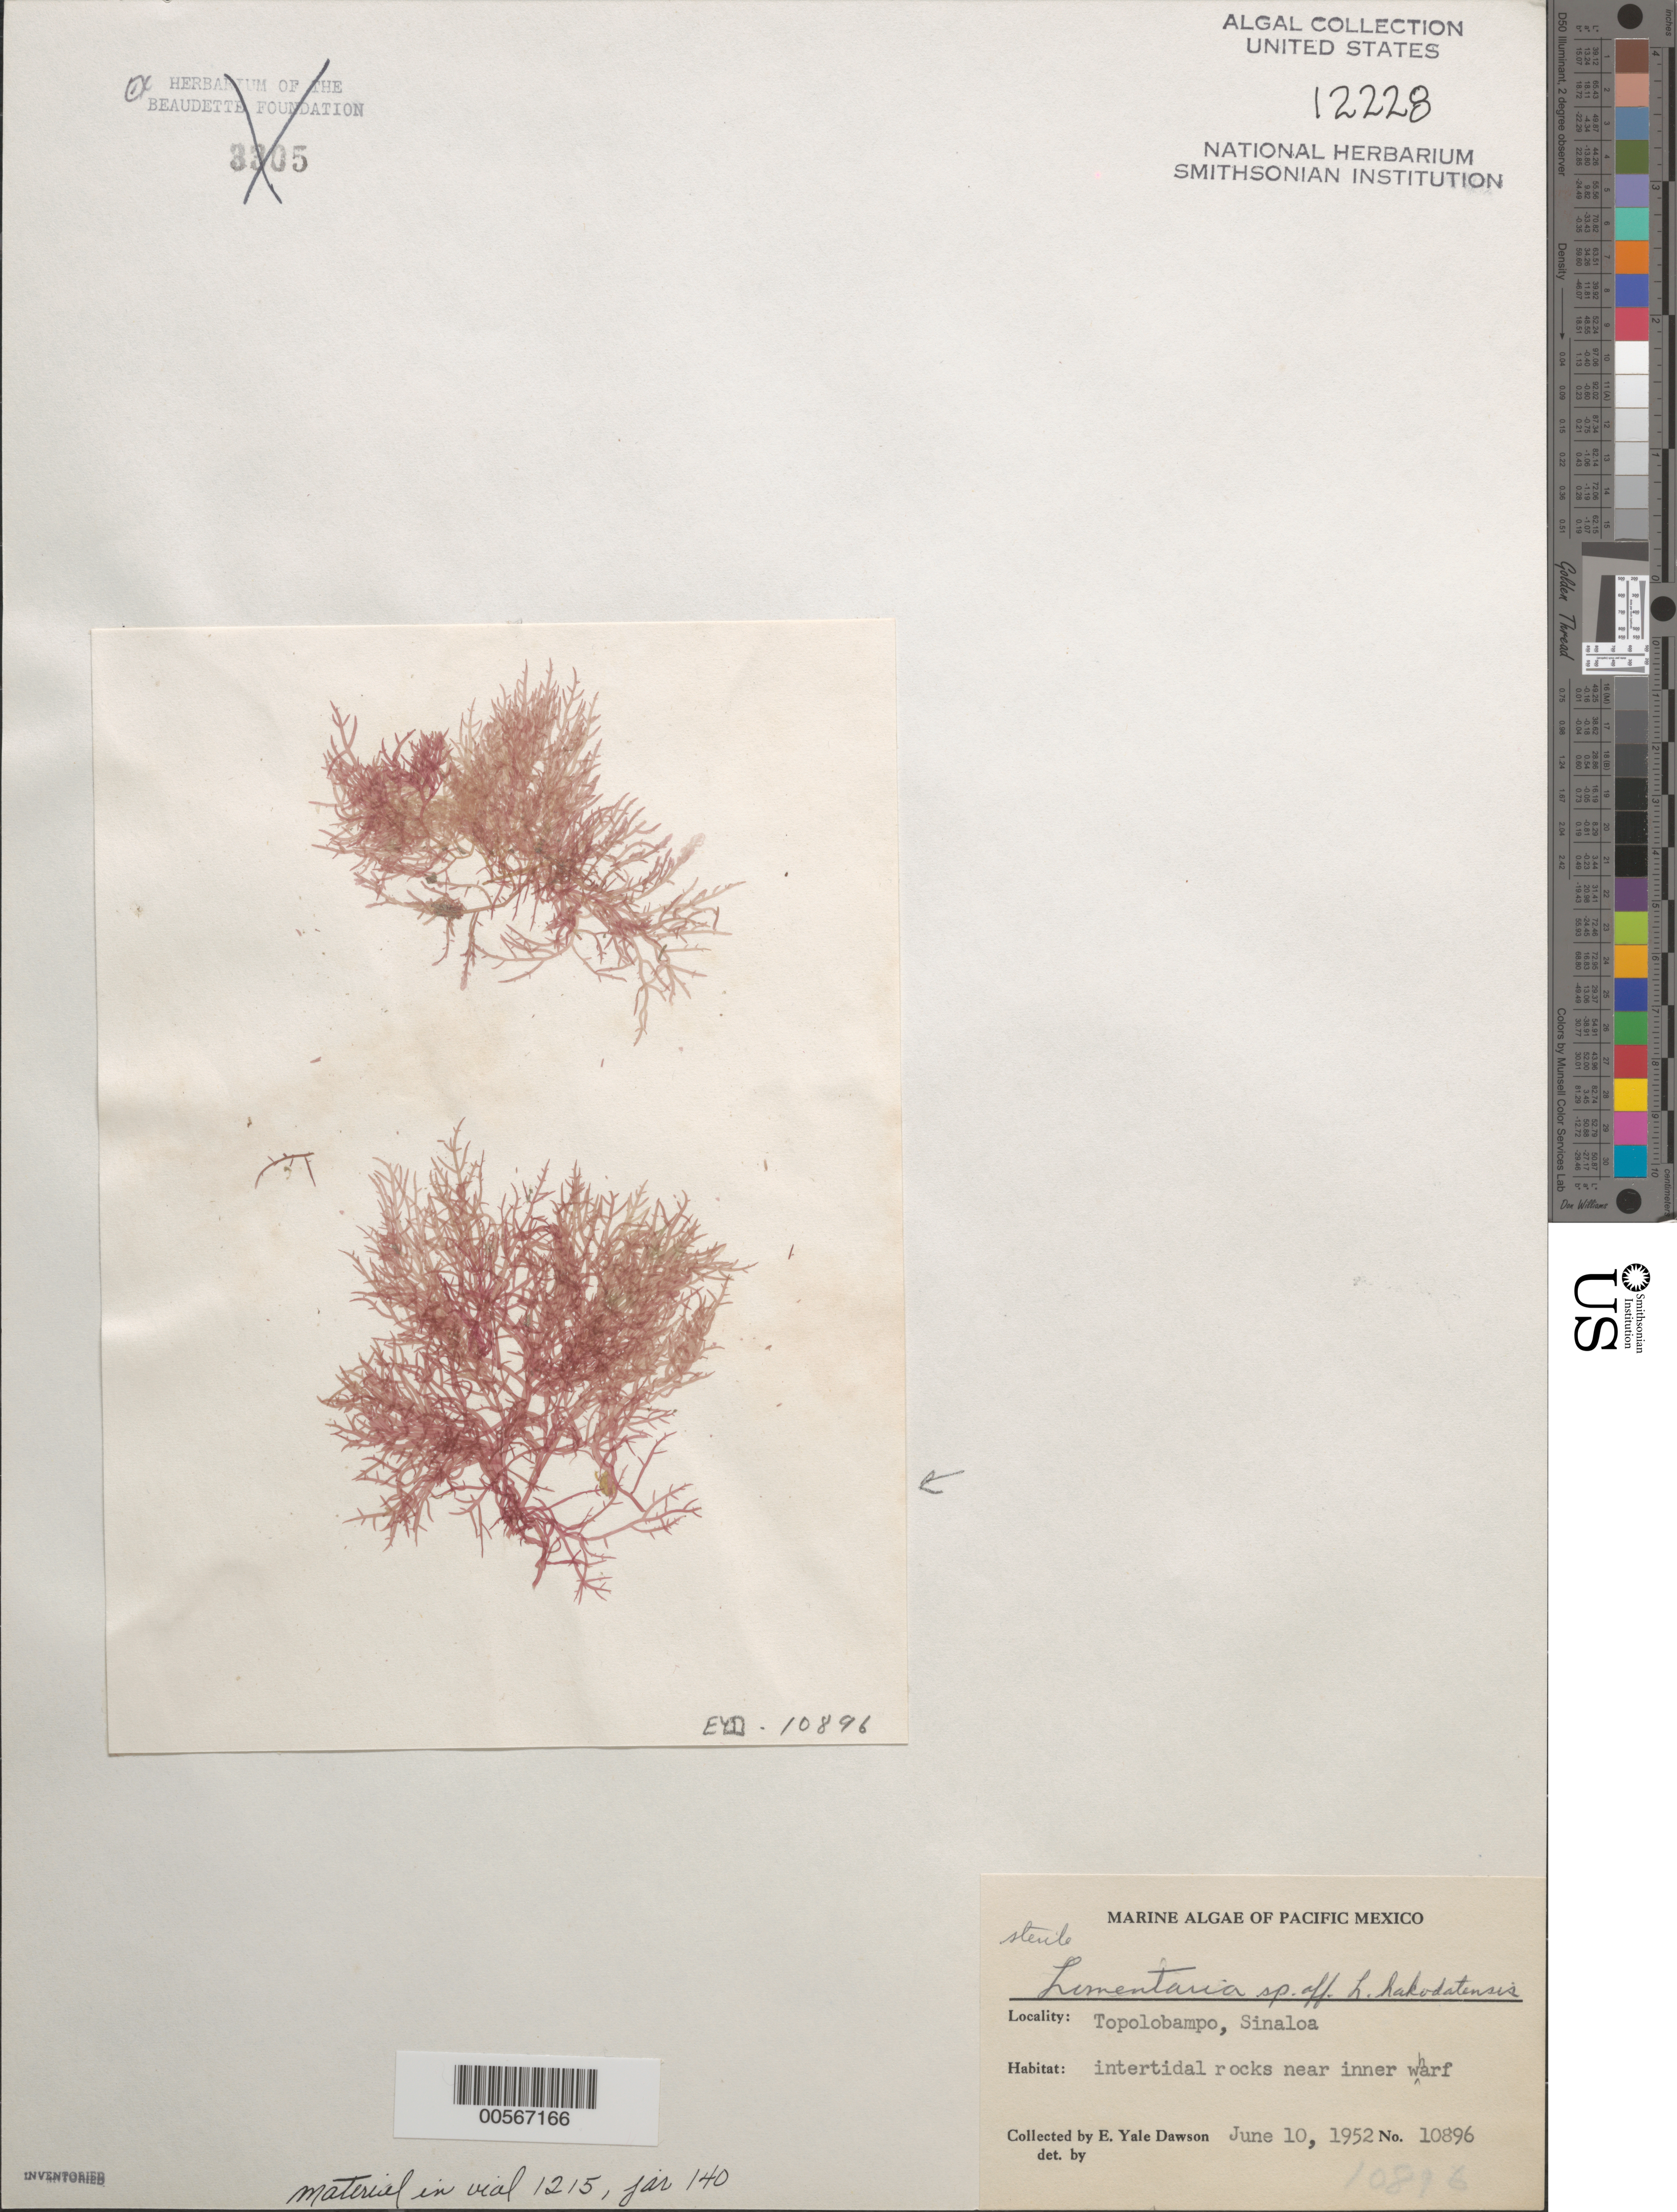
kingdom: Plantae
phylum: Rhodophyta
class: Florideophyceae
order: Rhodymeniales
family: Lomentariaceae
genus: Yendoa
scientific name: Yendoa hakodatensis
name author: (Yendo) Santos et al.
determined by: Algae name updating Project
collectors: E. Y. Dawson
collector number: EYD 10896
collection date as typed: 10 Jun 1952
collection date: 1952-06-10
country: Mexico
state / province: Sinaloa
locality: Topolobampo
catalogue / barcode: US 12228